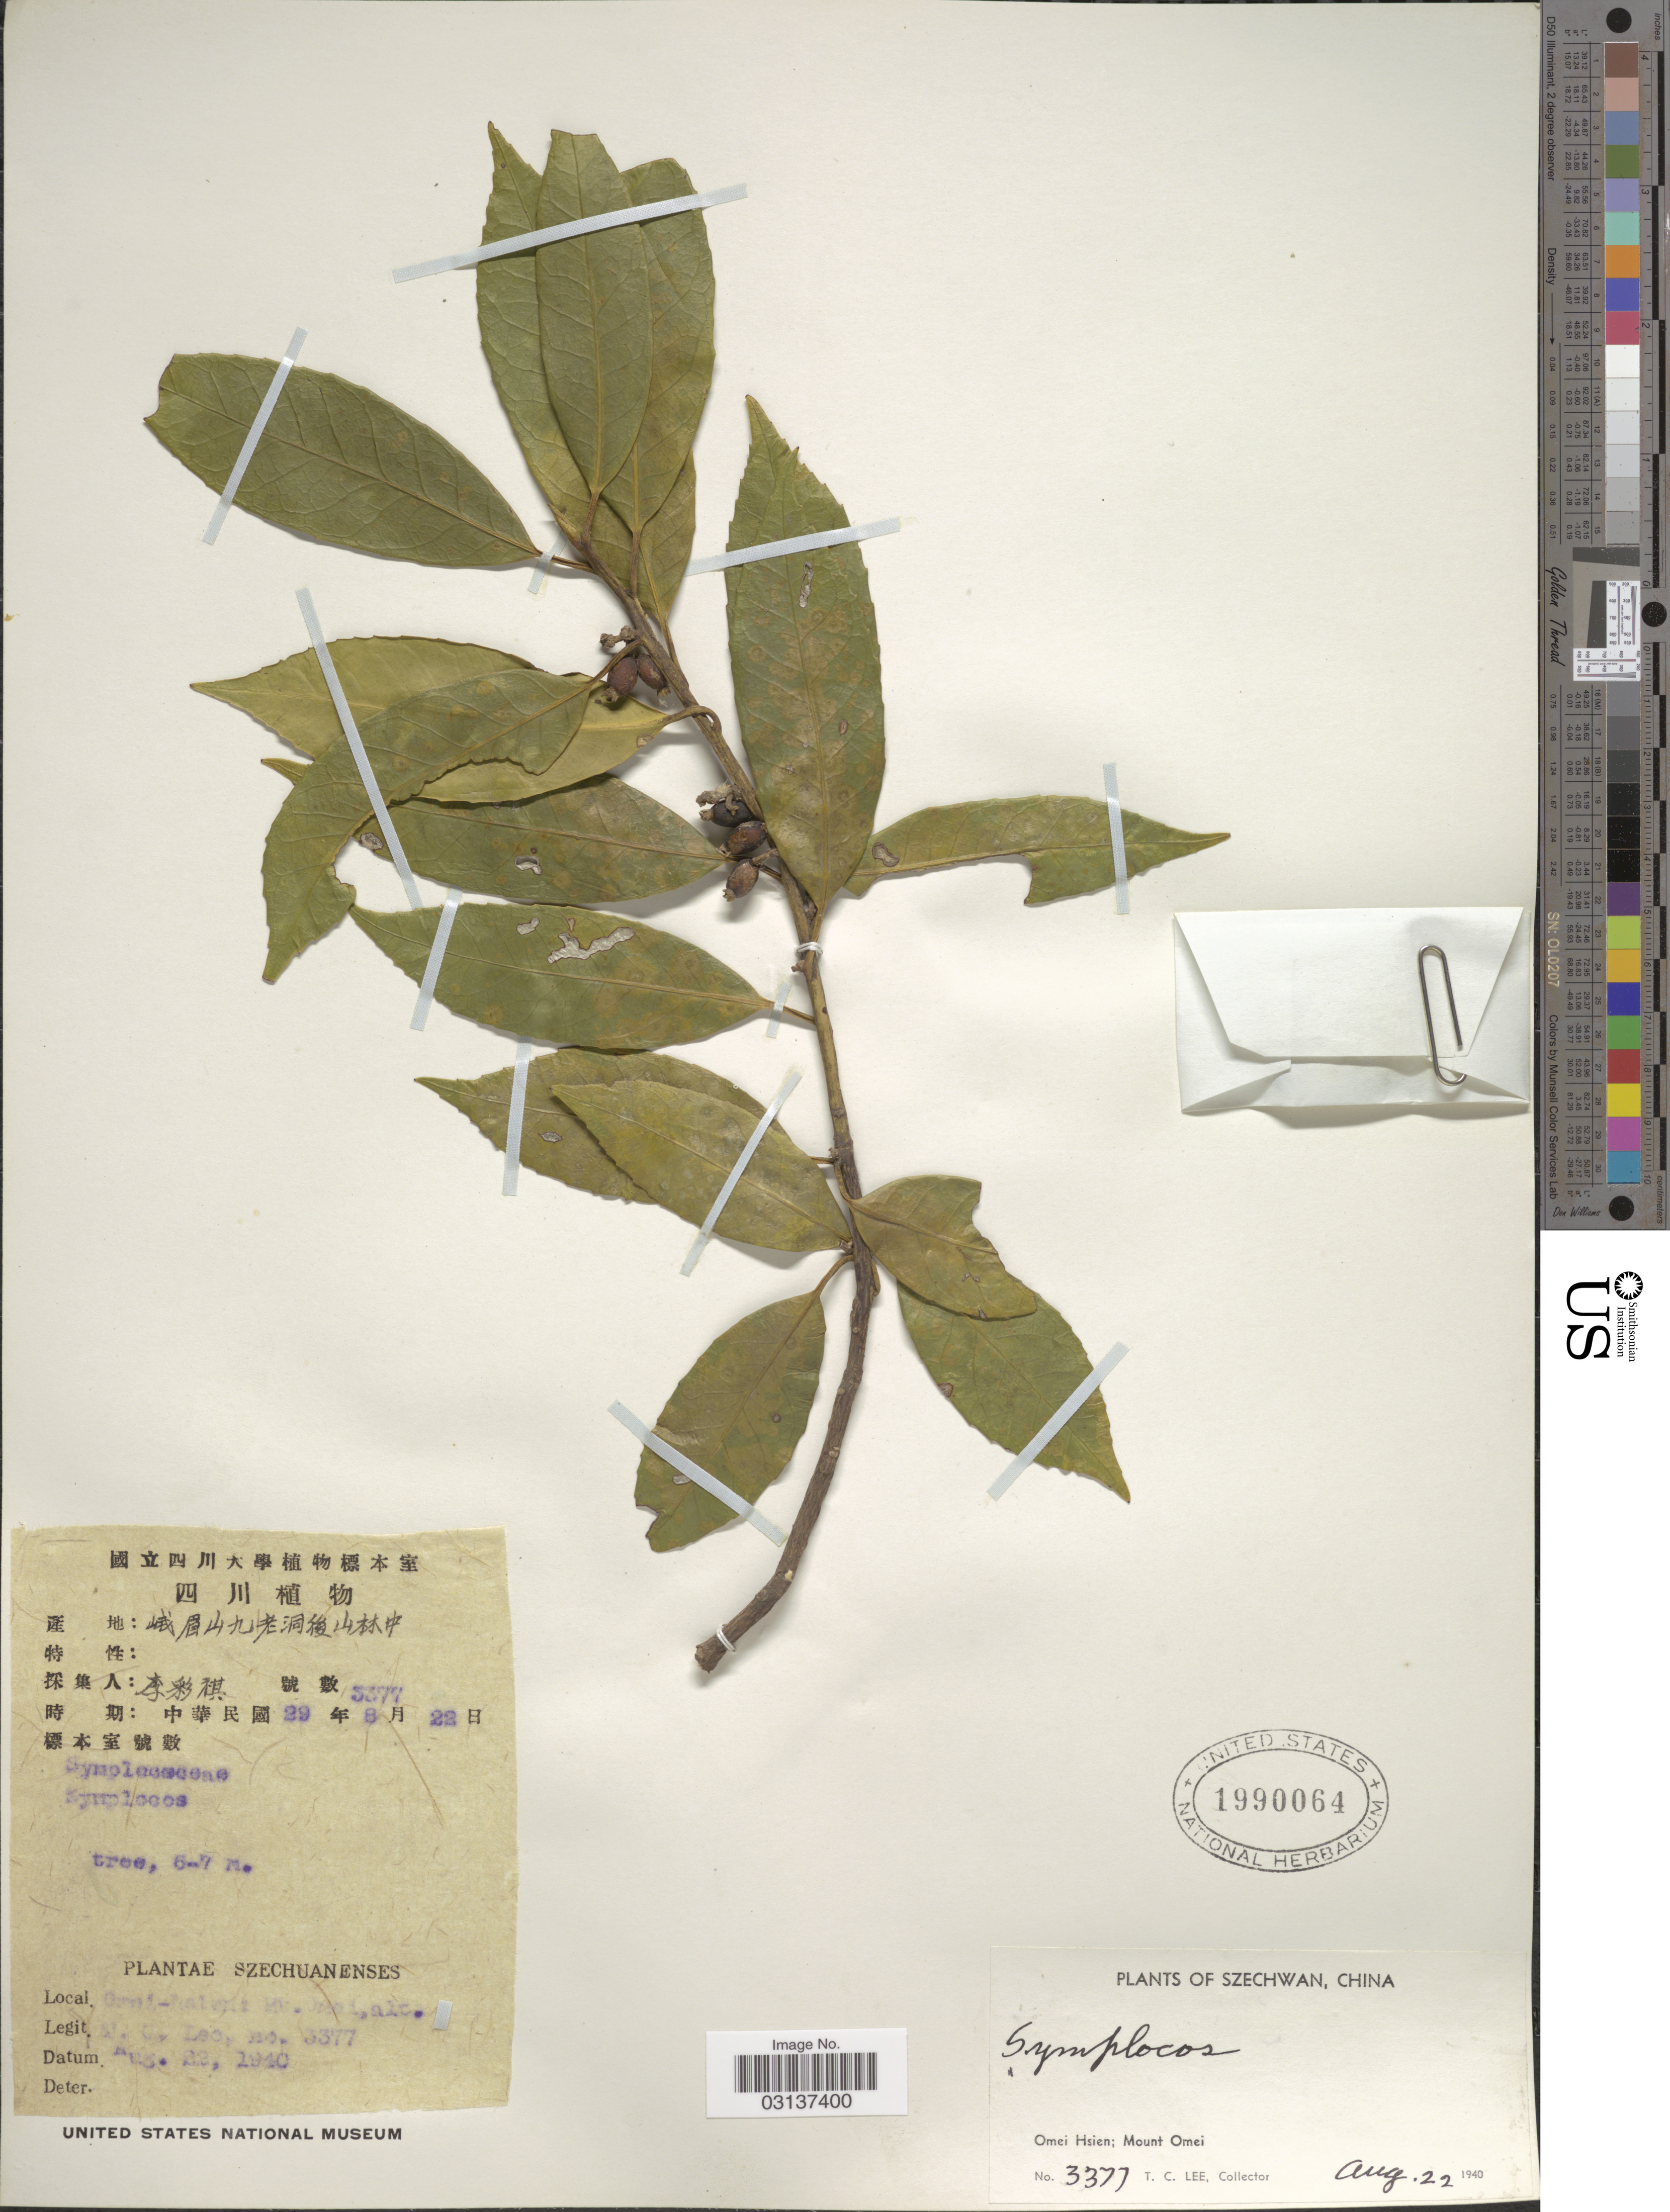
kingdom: Plantae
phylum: Tracheophyta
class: Magnoliopsida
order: Ericales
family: Symplocaceae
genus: Symplocos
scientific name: Symplocos sp.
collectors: T. Lee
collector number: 3377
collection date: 1940-08-22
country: China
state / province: Sichuan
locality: Szechwan, Omei Hsien; Mount Omei.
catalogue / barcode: US 1990064